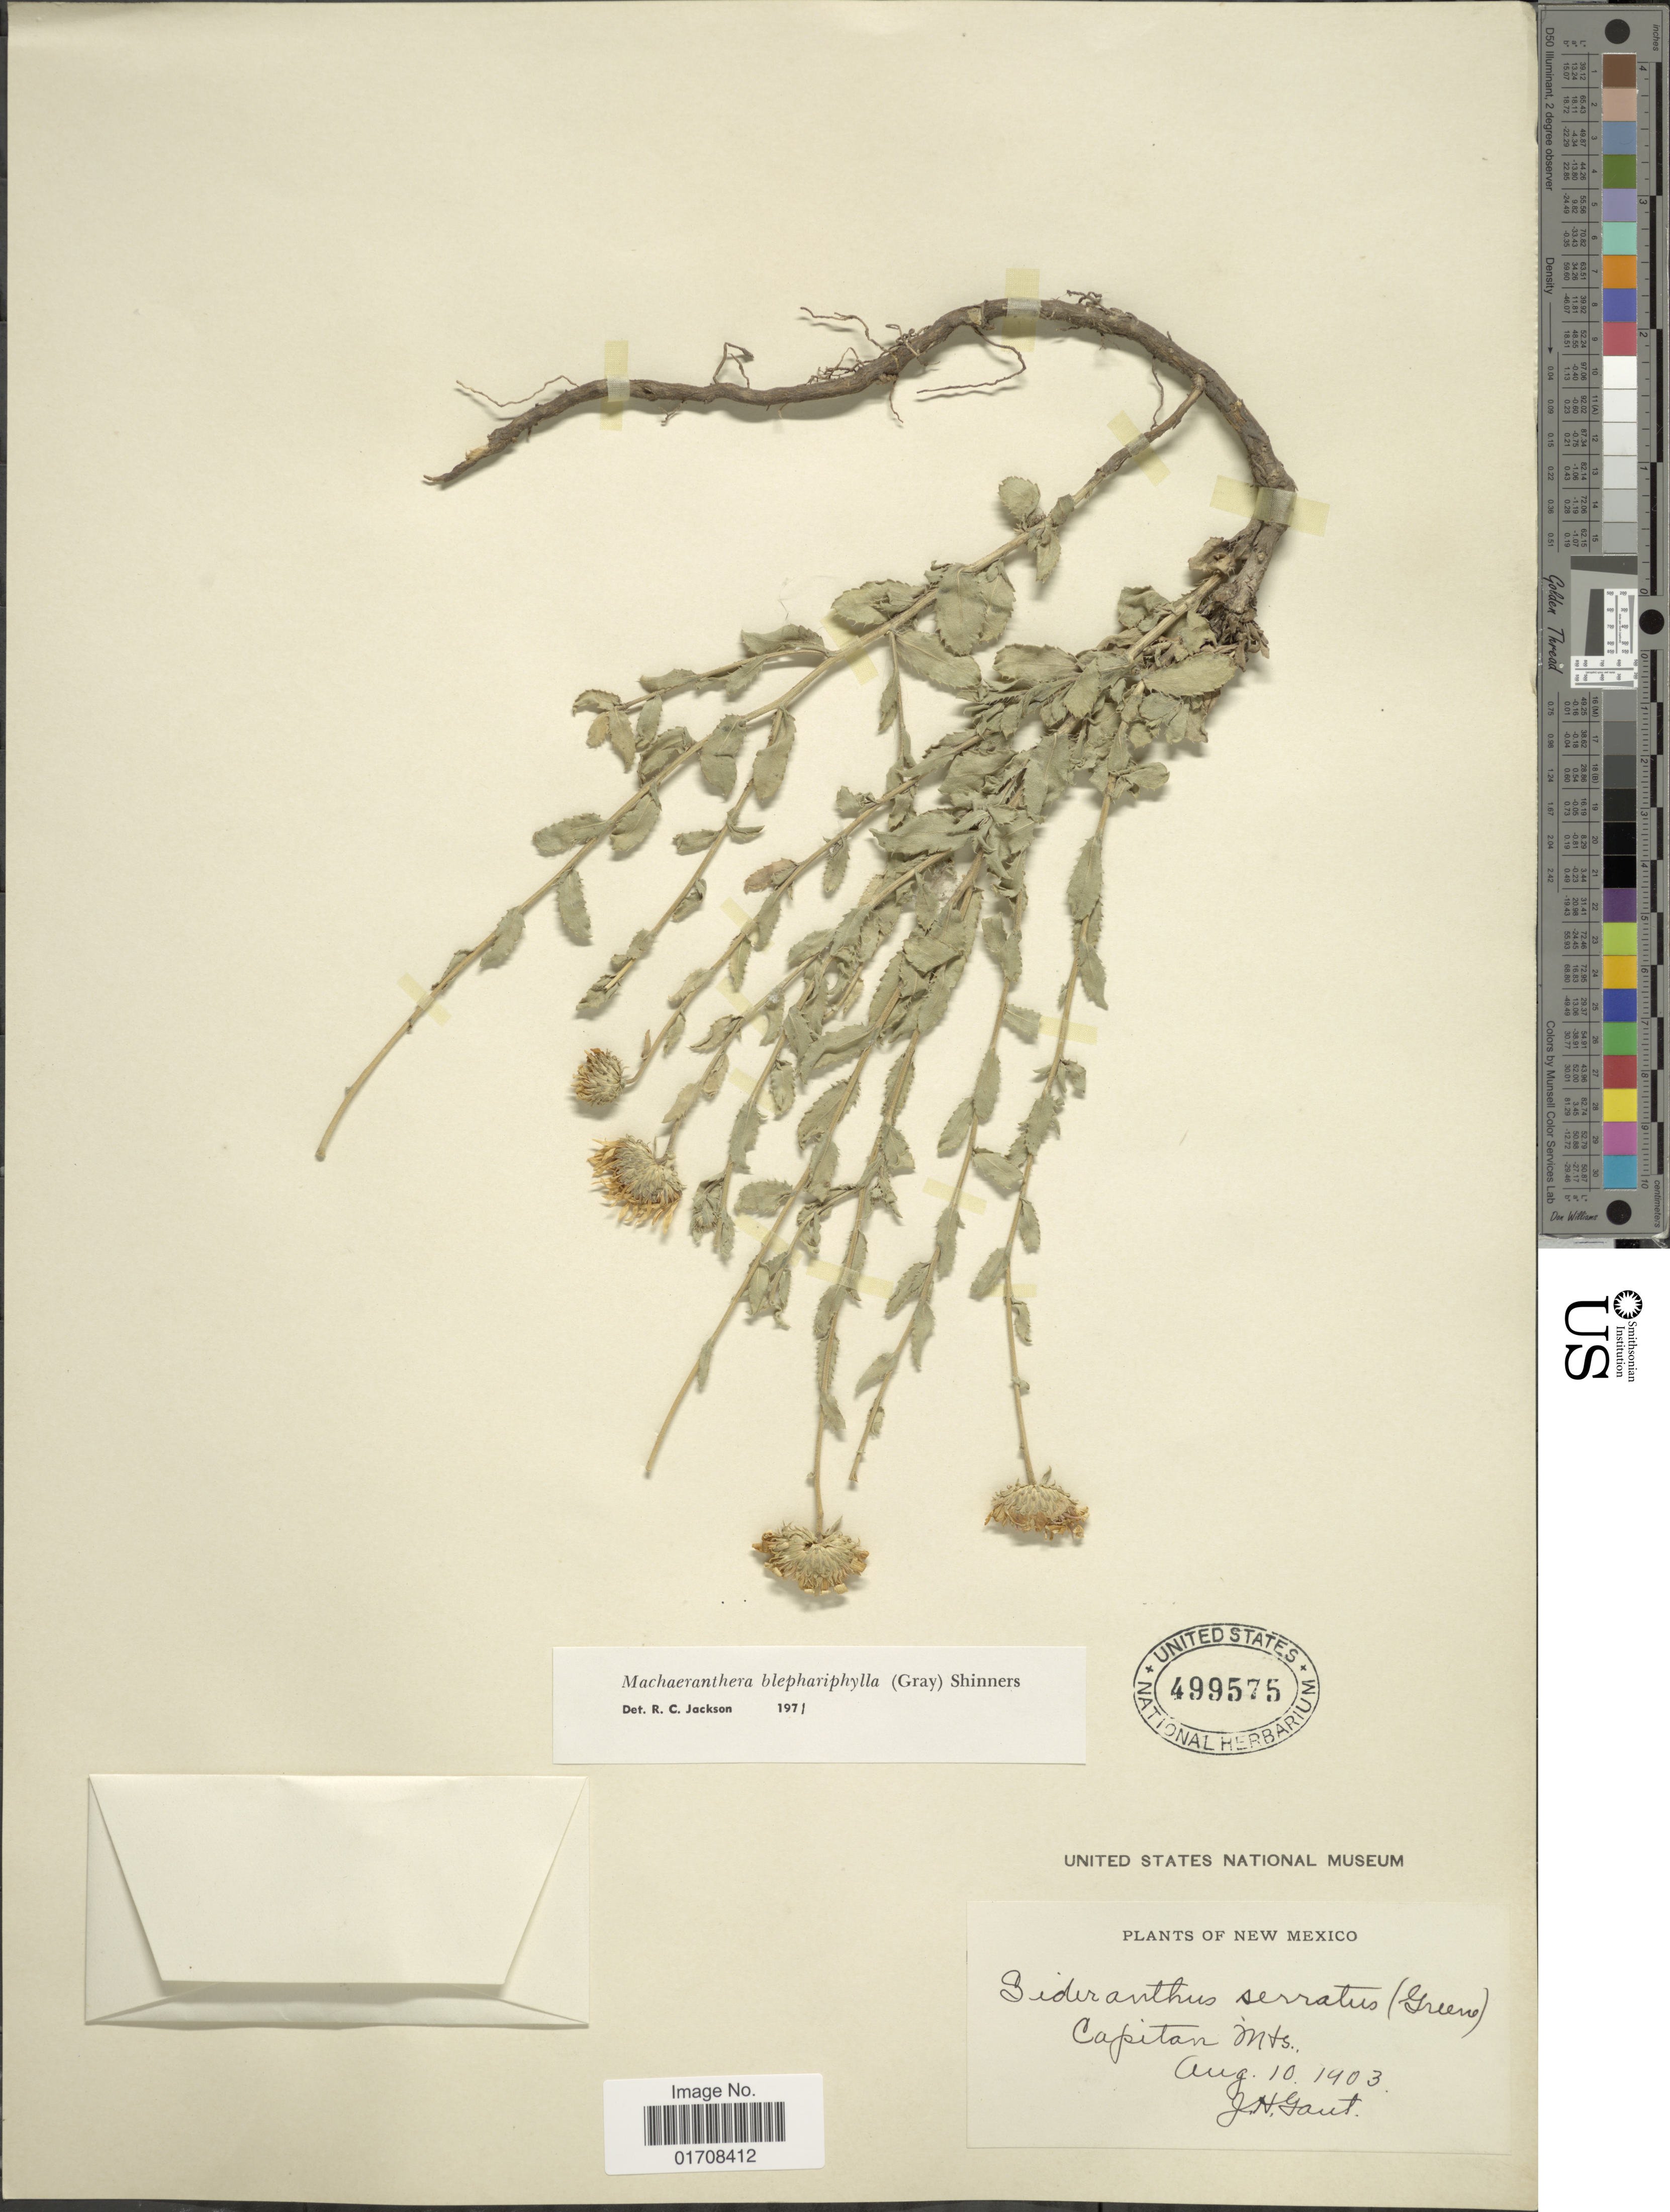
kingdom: Plantae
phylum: Tracheophyta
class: Magnoliopsida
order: Asterales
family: Asteraceae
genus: Machaeranthera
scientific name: Machaeranthera blephariphylla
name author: (A. Gray) Shinners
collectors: J. Gaut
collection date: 1903-08-10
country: United States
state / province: New Mexico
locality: Capitan Mts.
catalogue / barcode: US 499575